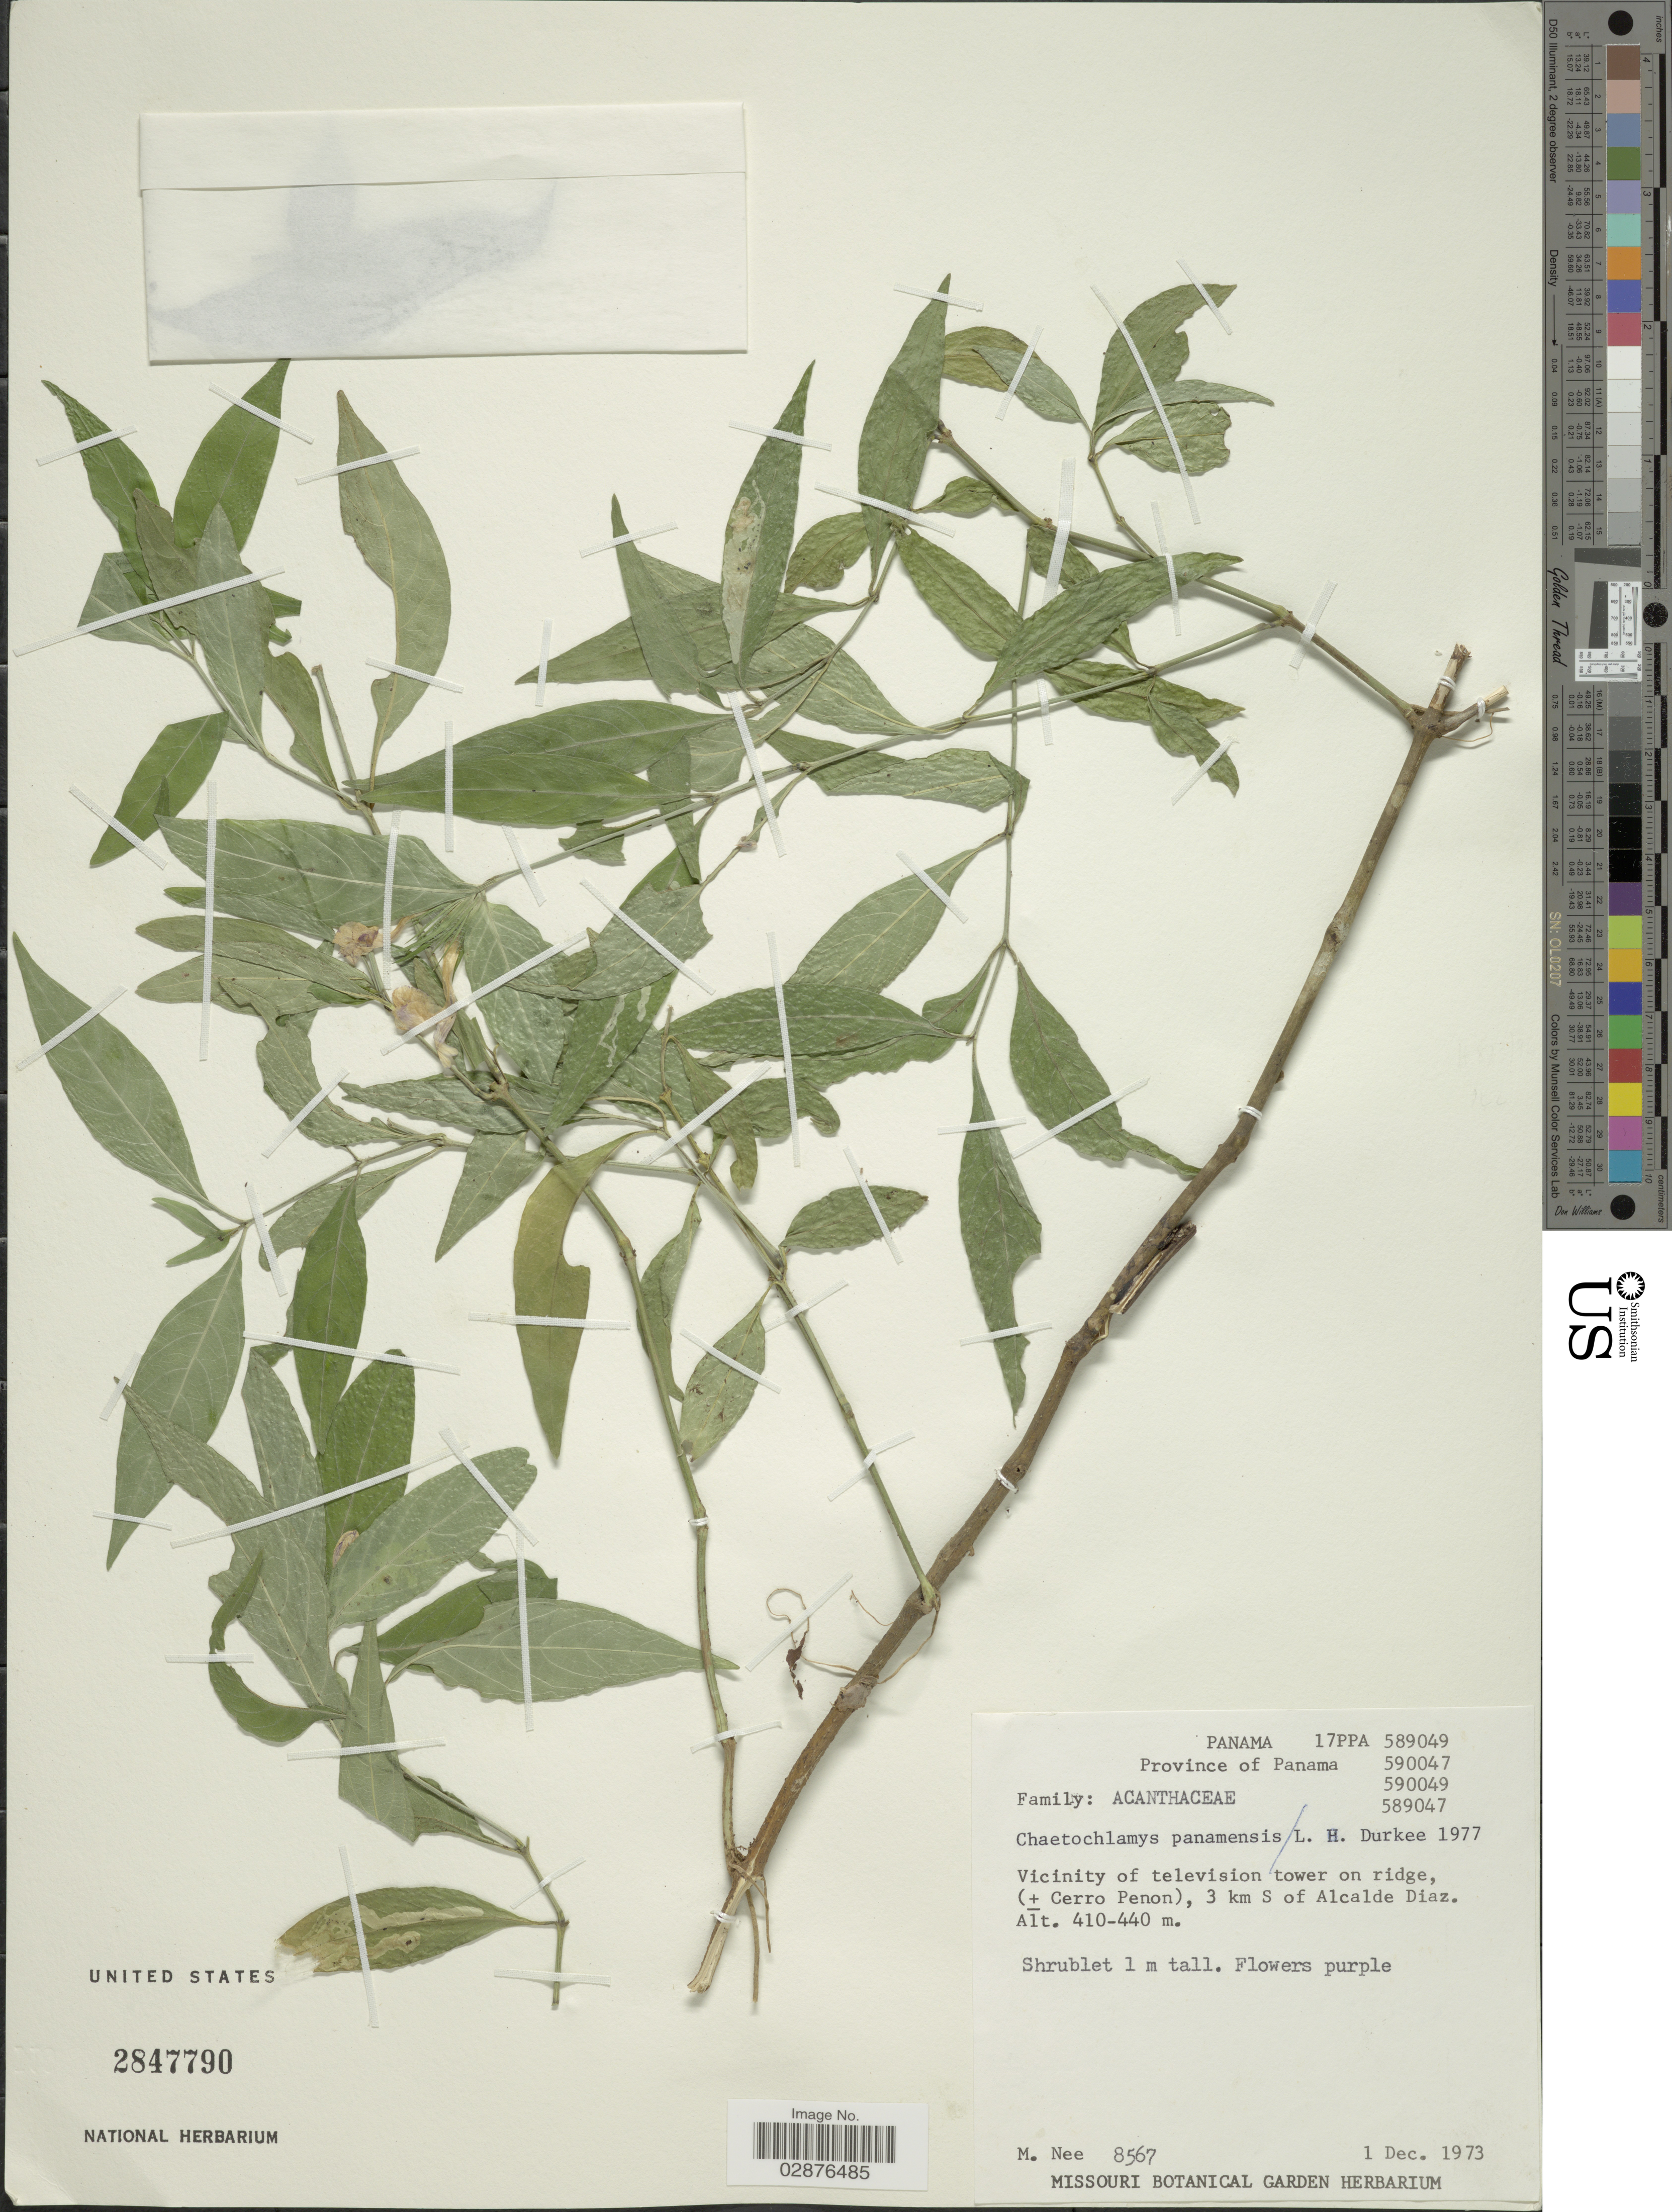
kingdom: Plantae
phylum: Tracheophyta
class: Magnoliopsida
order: Lamiales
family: Acanthaceae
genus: Justicia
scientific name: Justicia isthmensis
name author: T.F. Daniel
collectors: M. Nee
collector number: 8567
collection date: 1973-12-01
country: Panama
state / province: Panamá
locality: Vicinity of television tower on ridge, (± Cerro Penon), 3 km S of Alcalde Diaz.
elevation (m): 410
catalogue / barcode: US 2847790